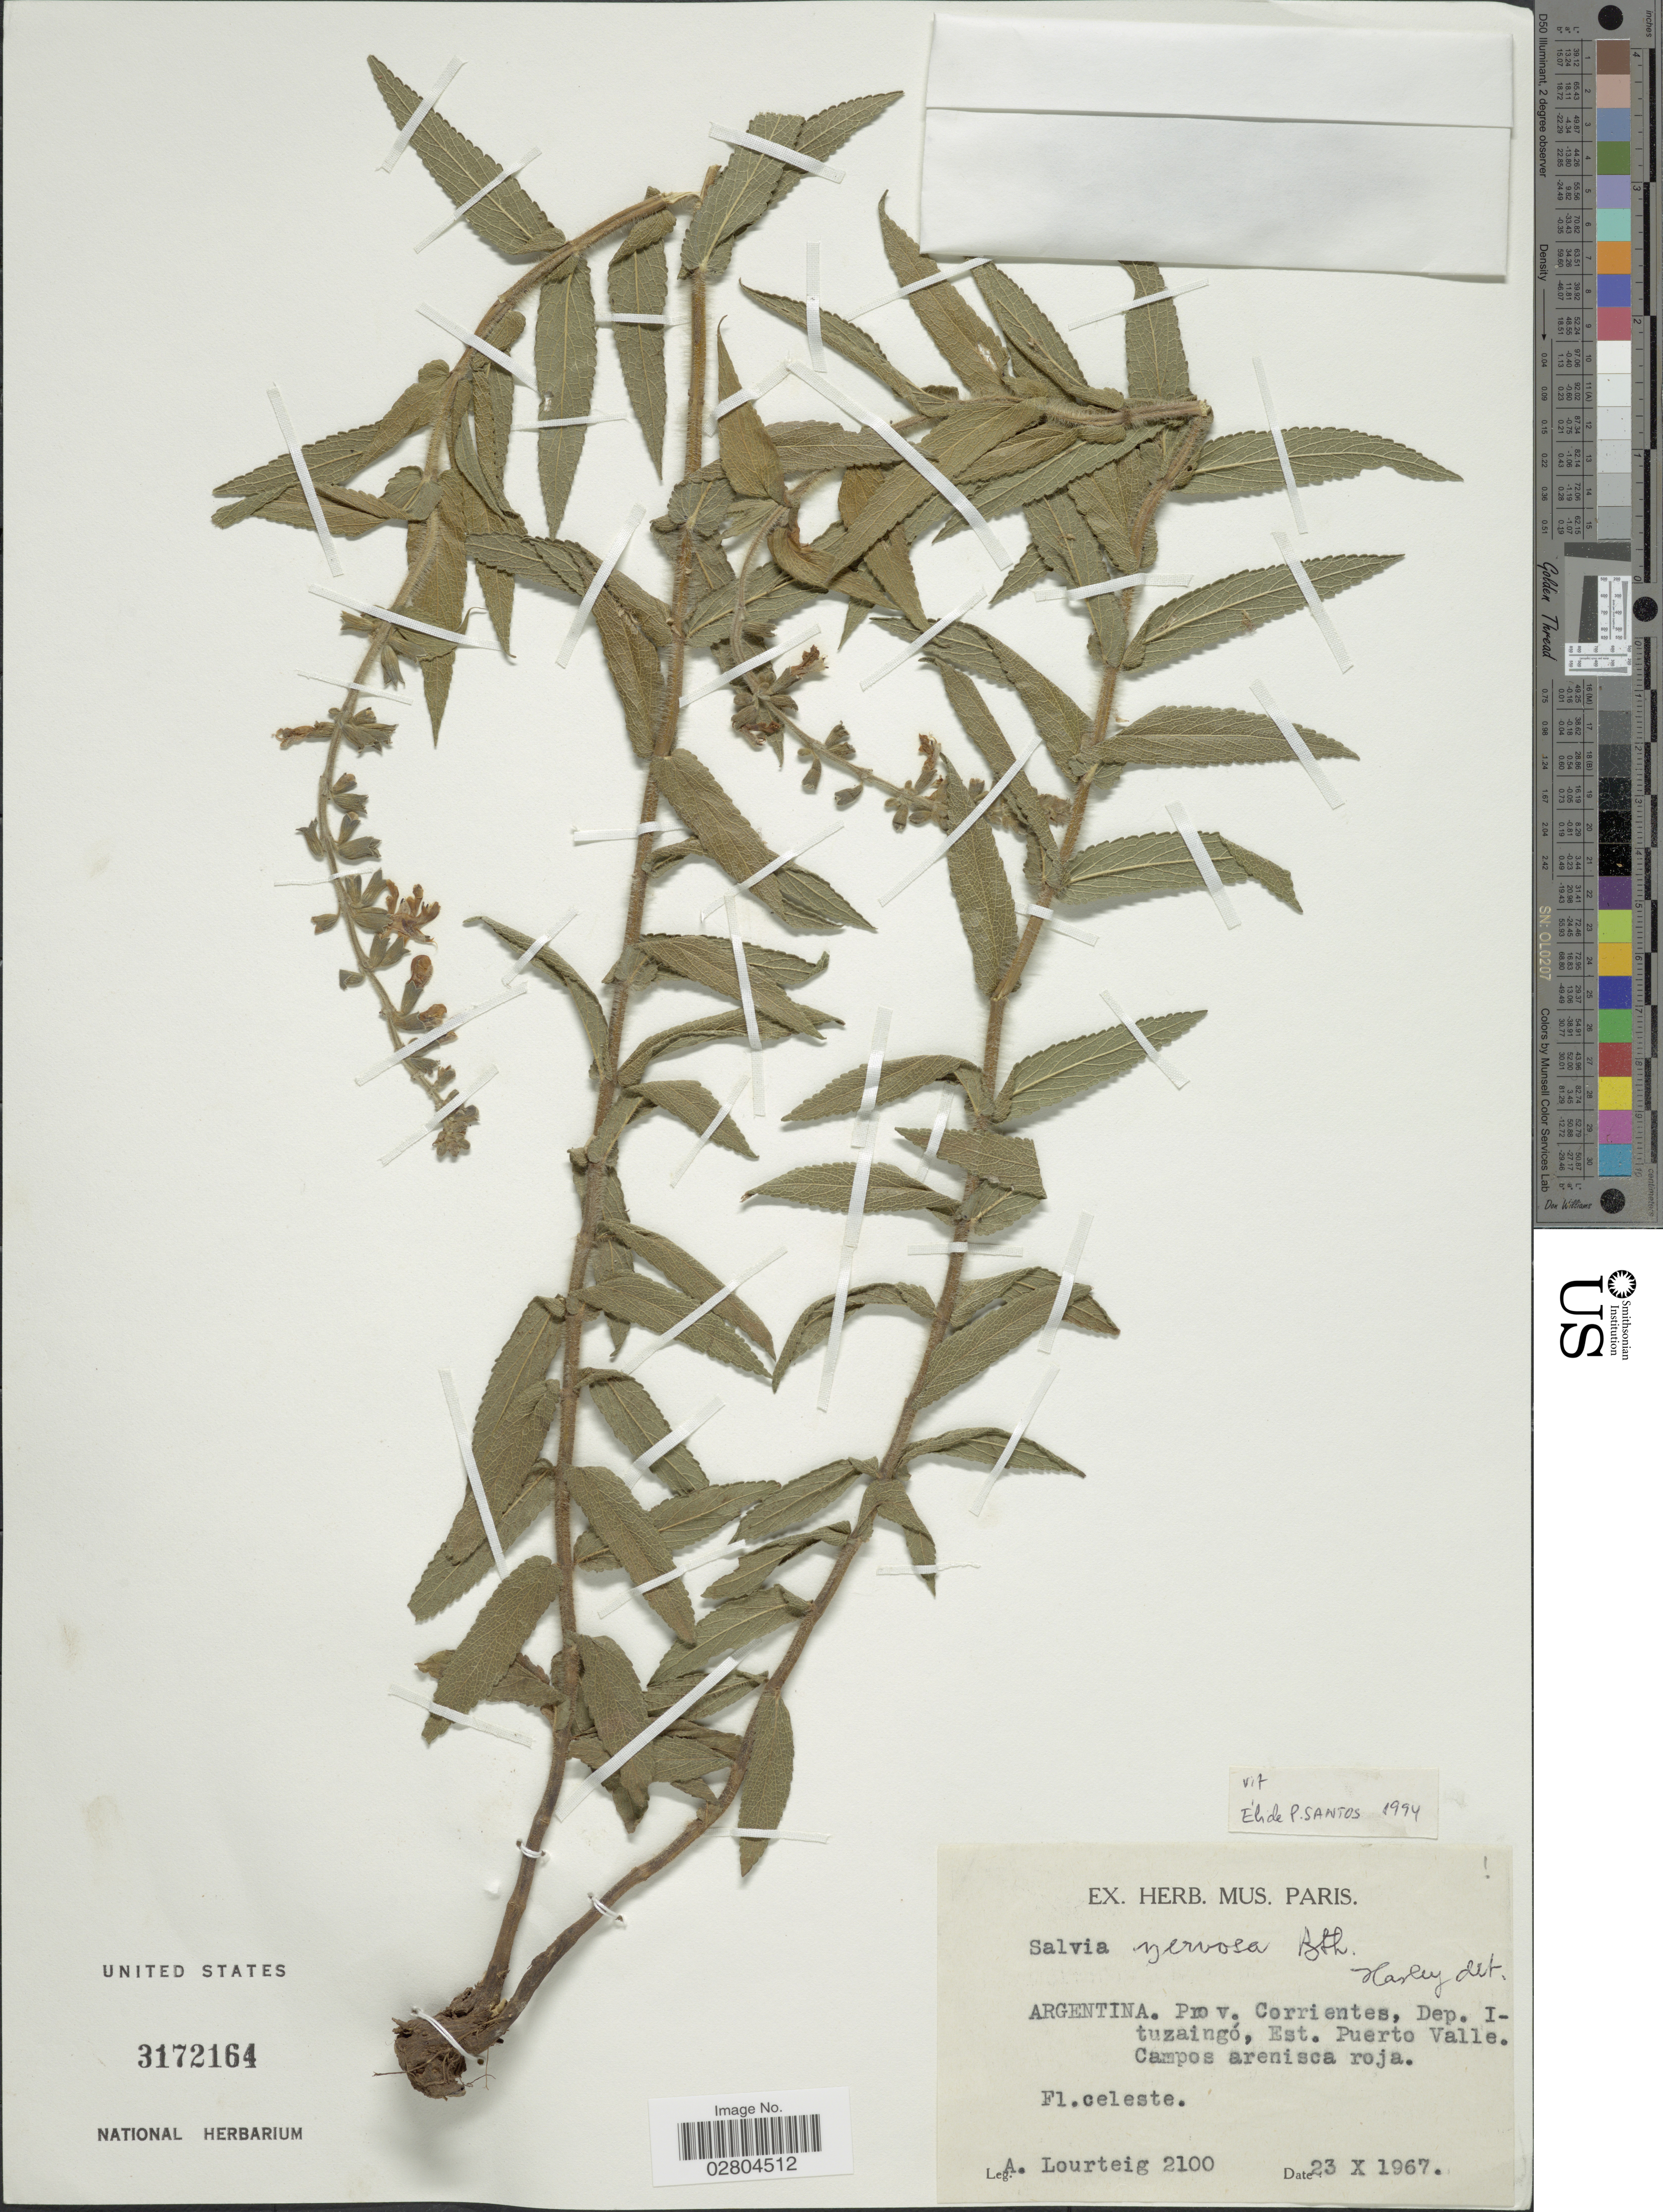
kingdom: Plantae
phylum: Tracheophyta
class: Magnoliopsida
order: Lamiales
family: Lamiaceae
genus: Salvia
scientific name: Salvia nervosa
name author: Benth.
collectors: A. Lourteig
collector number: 2100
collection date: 1967-10-23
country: Argentina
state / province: Corrientes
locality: Prov. Corrientes, Dep. Ituzaingó, Est. Puerto Valle. Campos arenisca roja.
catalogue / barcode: US 3172164